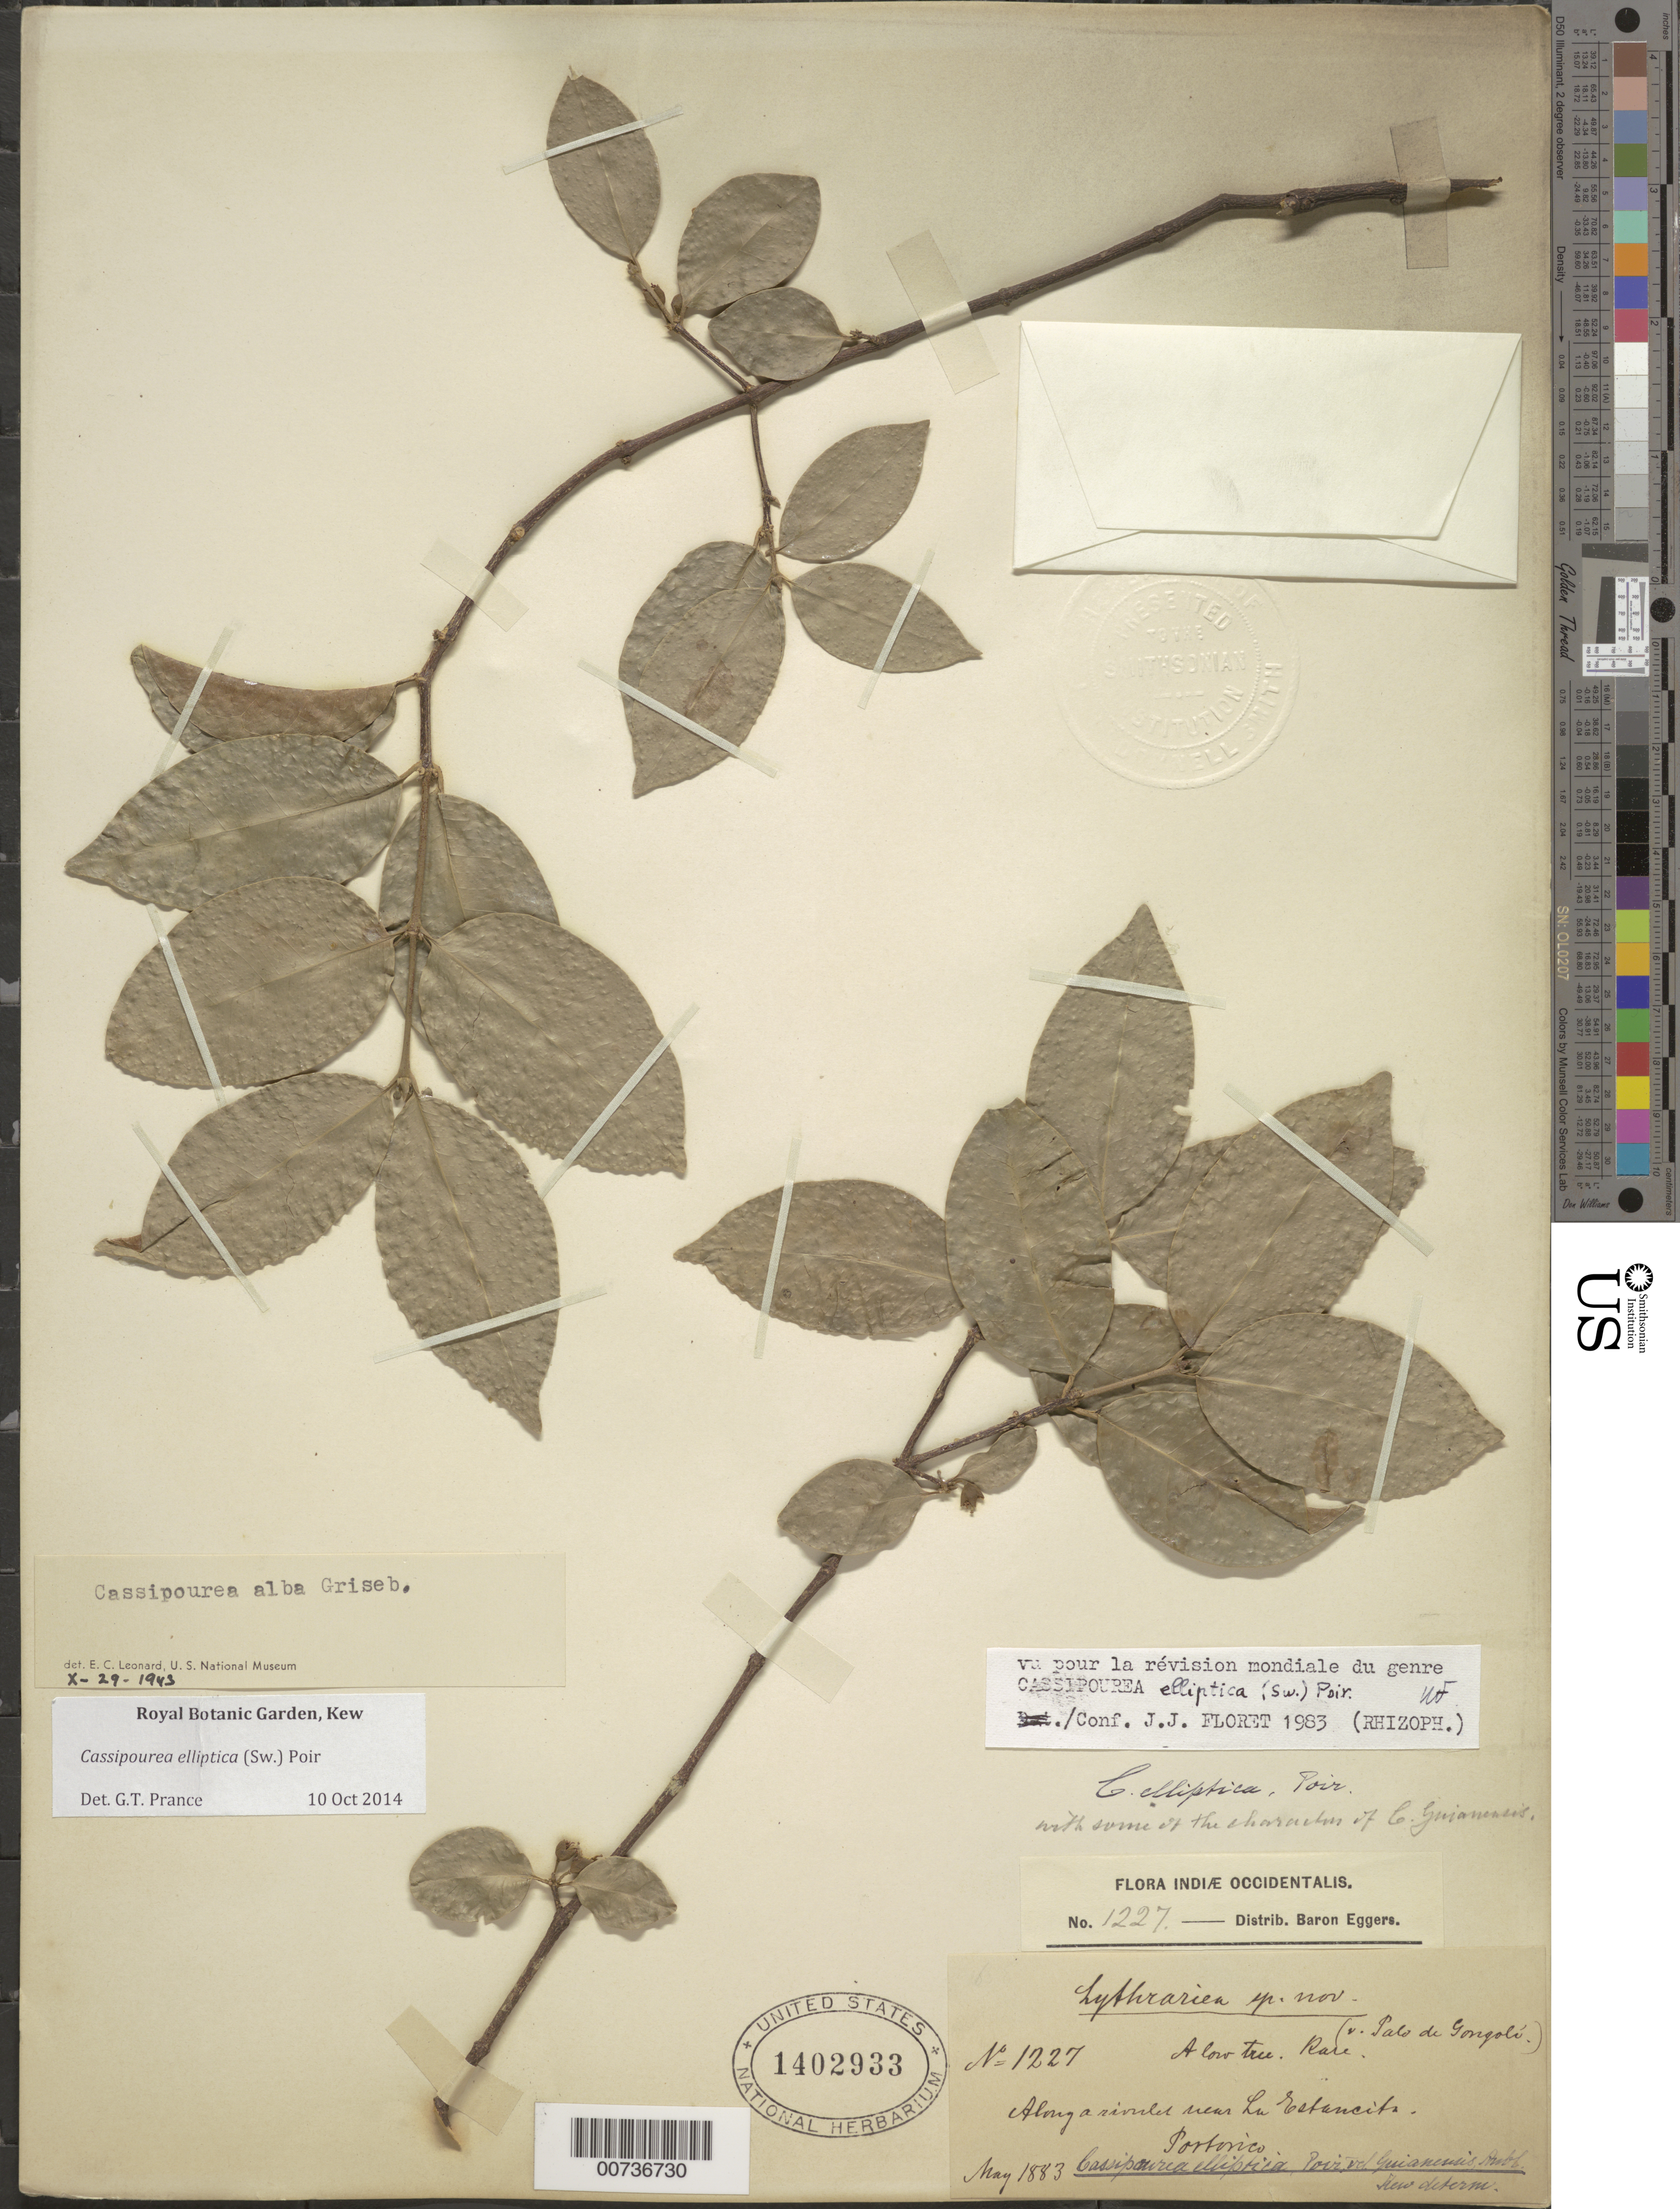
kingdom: Plantae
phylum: Tracheophyta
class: Magnoliopsida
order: Malpighiales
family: Rhizophoraceae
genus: Cassipourea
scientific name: Cassipourea elliptica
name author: (Sw.) Poir.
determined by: Prance, G. T.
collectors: H. F. A. von Eggers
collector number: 1227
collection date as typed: May 1883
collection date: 1883-05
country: Puerto Rico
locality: Near La Estancita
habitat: Along a rivulet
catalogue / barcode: US 1402933